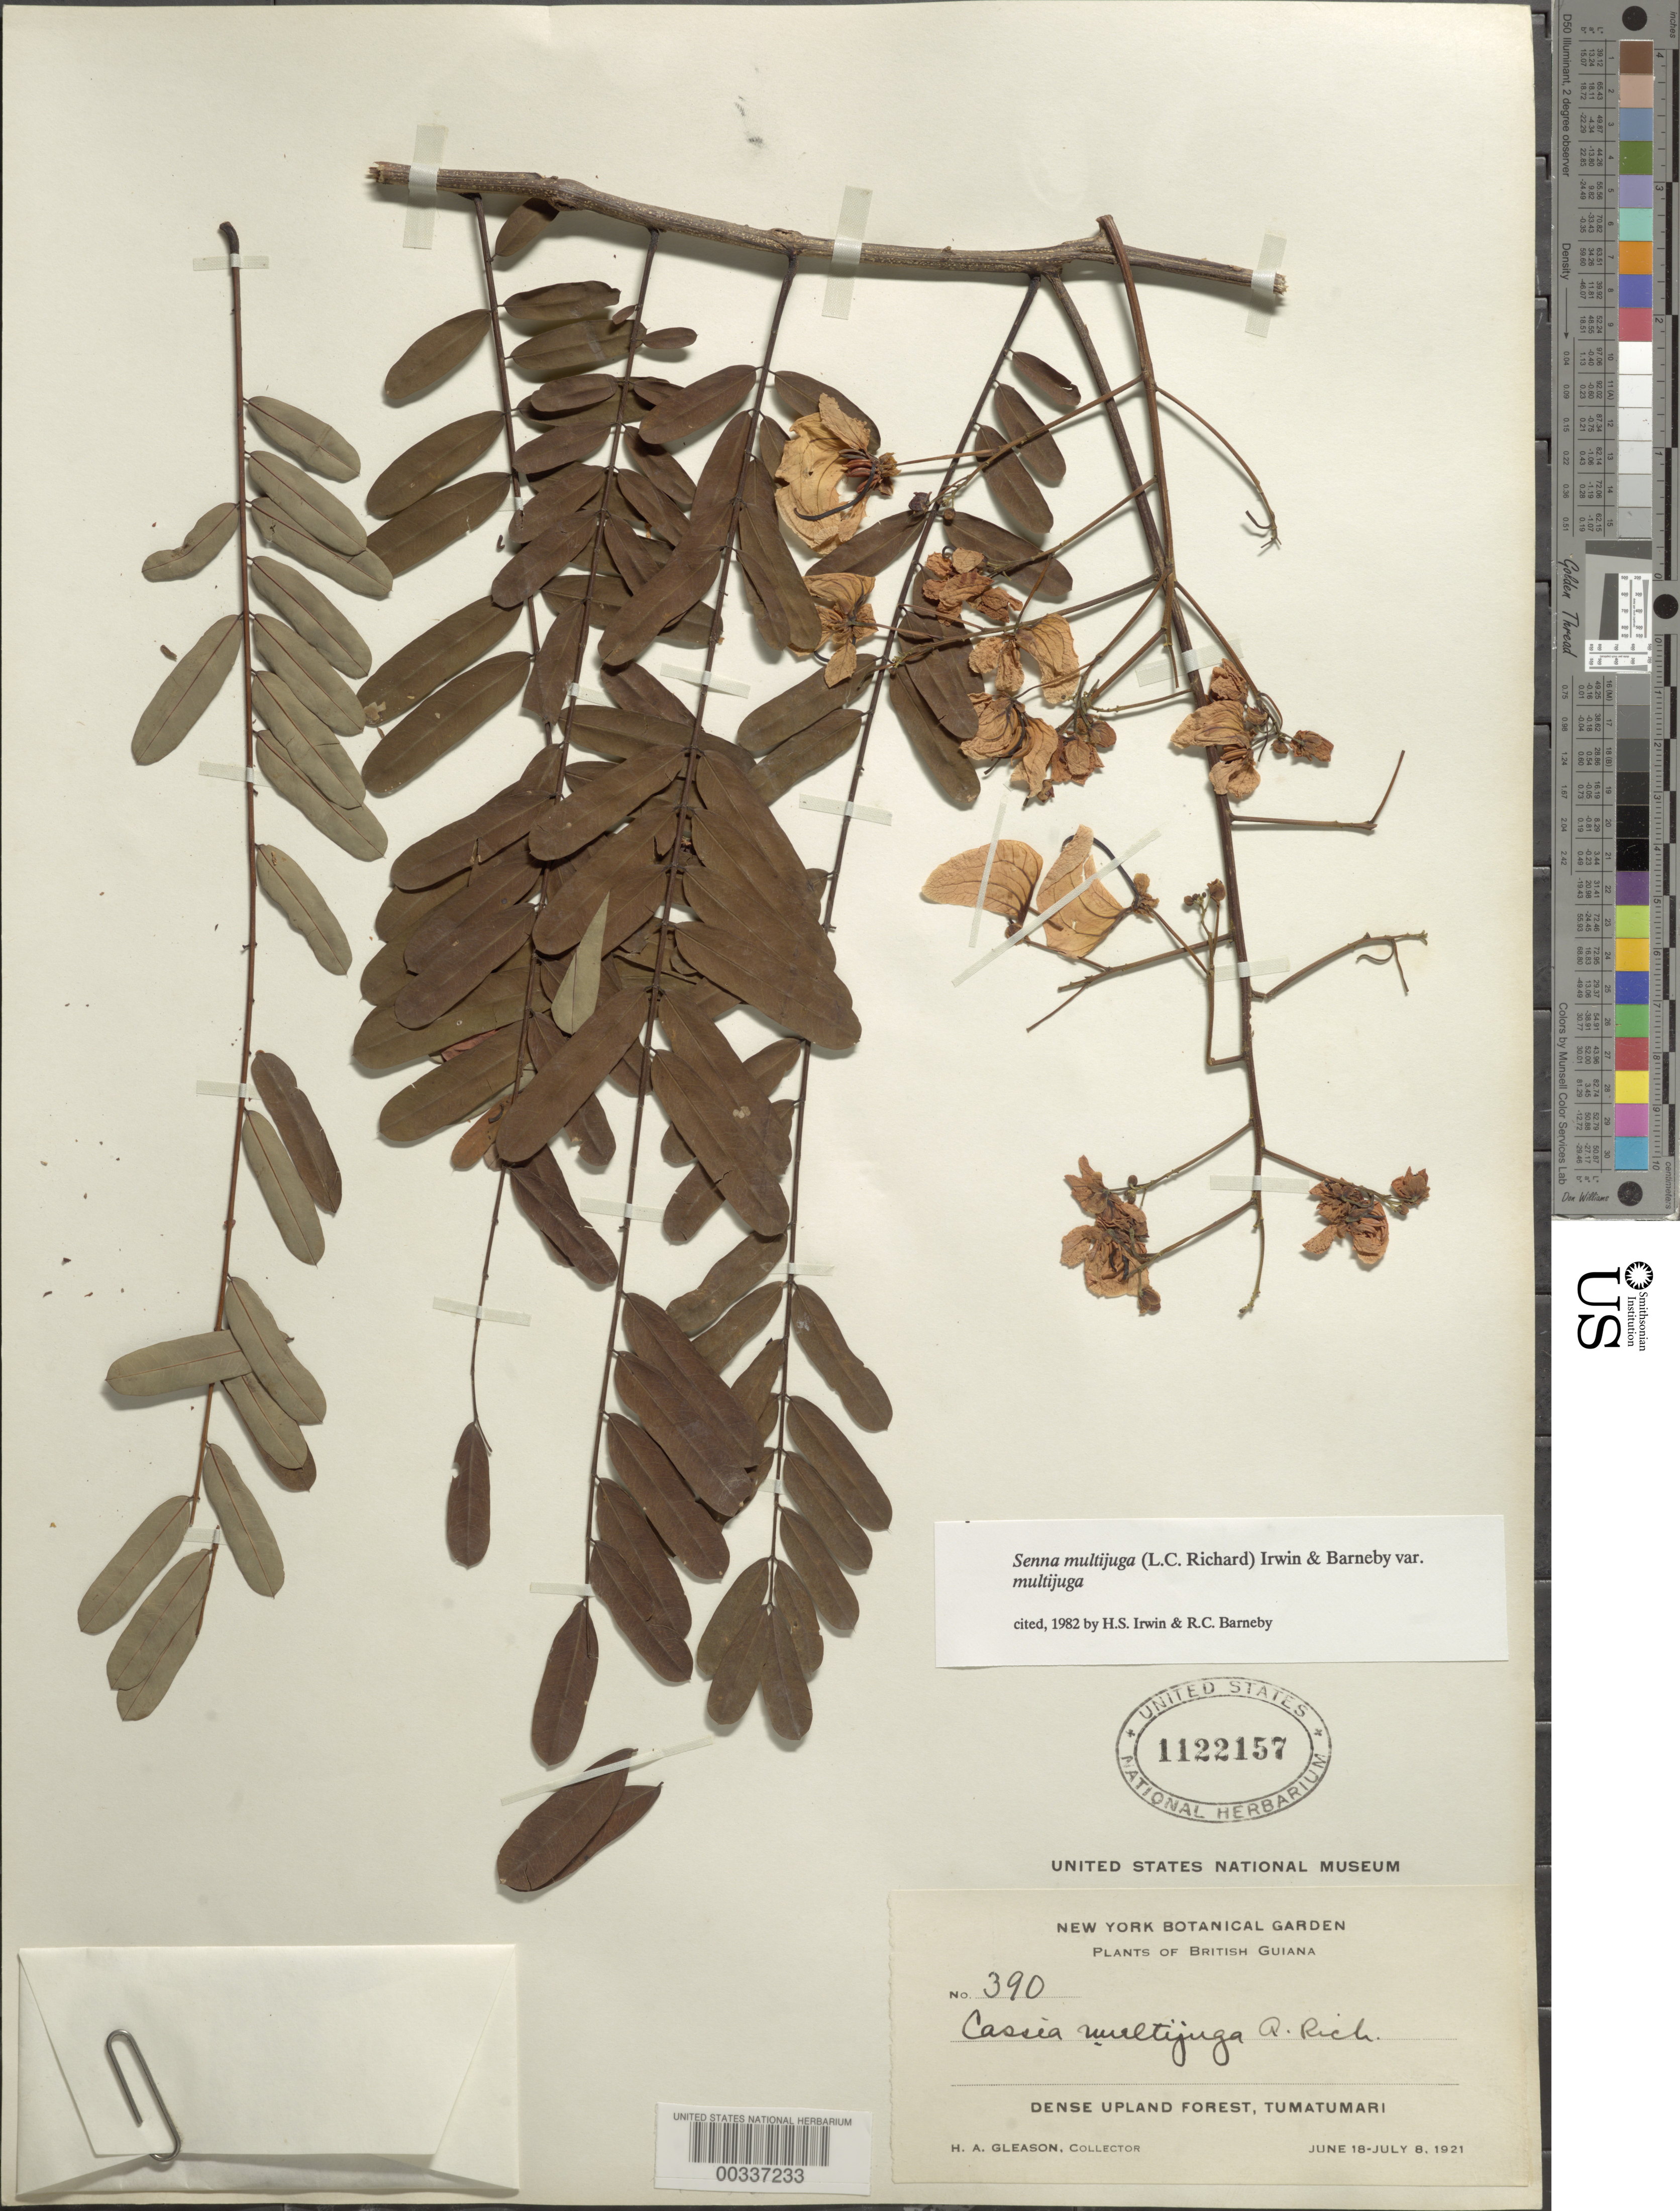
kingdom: Plantae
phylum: Tracheophyta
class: Magnoliopsida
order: Fabales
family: Fabaceae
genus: Senna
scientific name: Senna multijuga var. multijuga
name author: (Rich.) H.S. Irwin & Barneby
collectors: H. A. Gleason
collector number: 390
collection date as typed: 18 Jun 1921 to 08 Jul 1921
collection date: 1921-06-18/1921-07-08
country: Guyana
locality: Tumatumari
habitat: Dense upland forest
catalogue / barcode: US 1122157